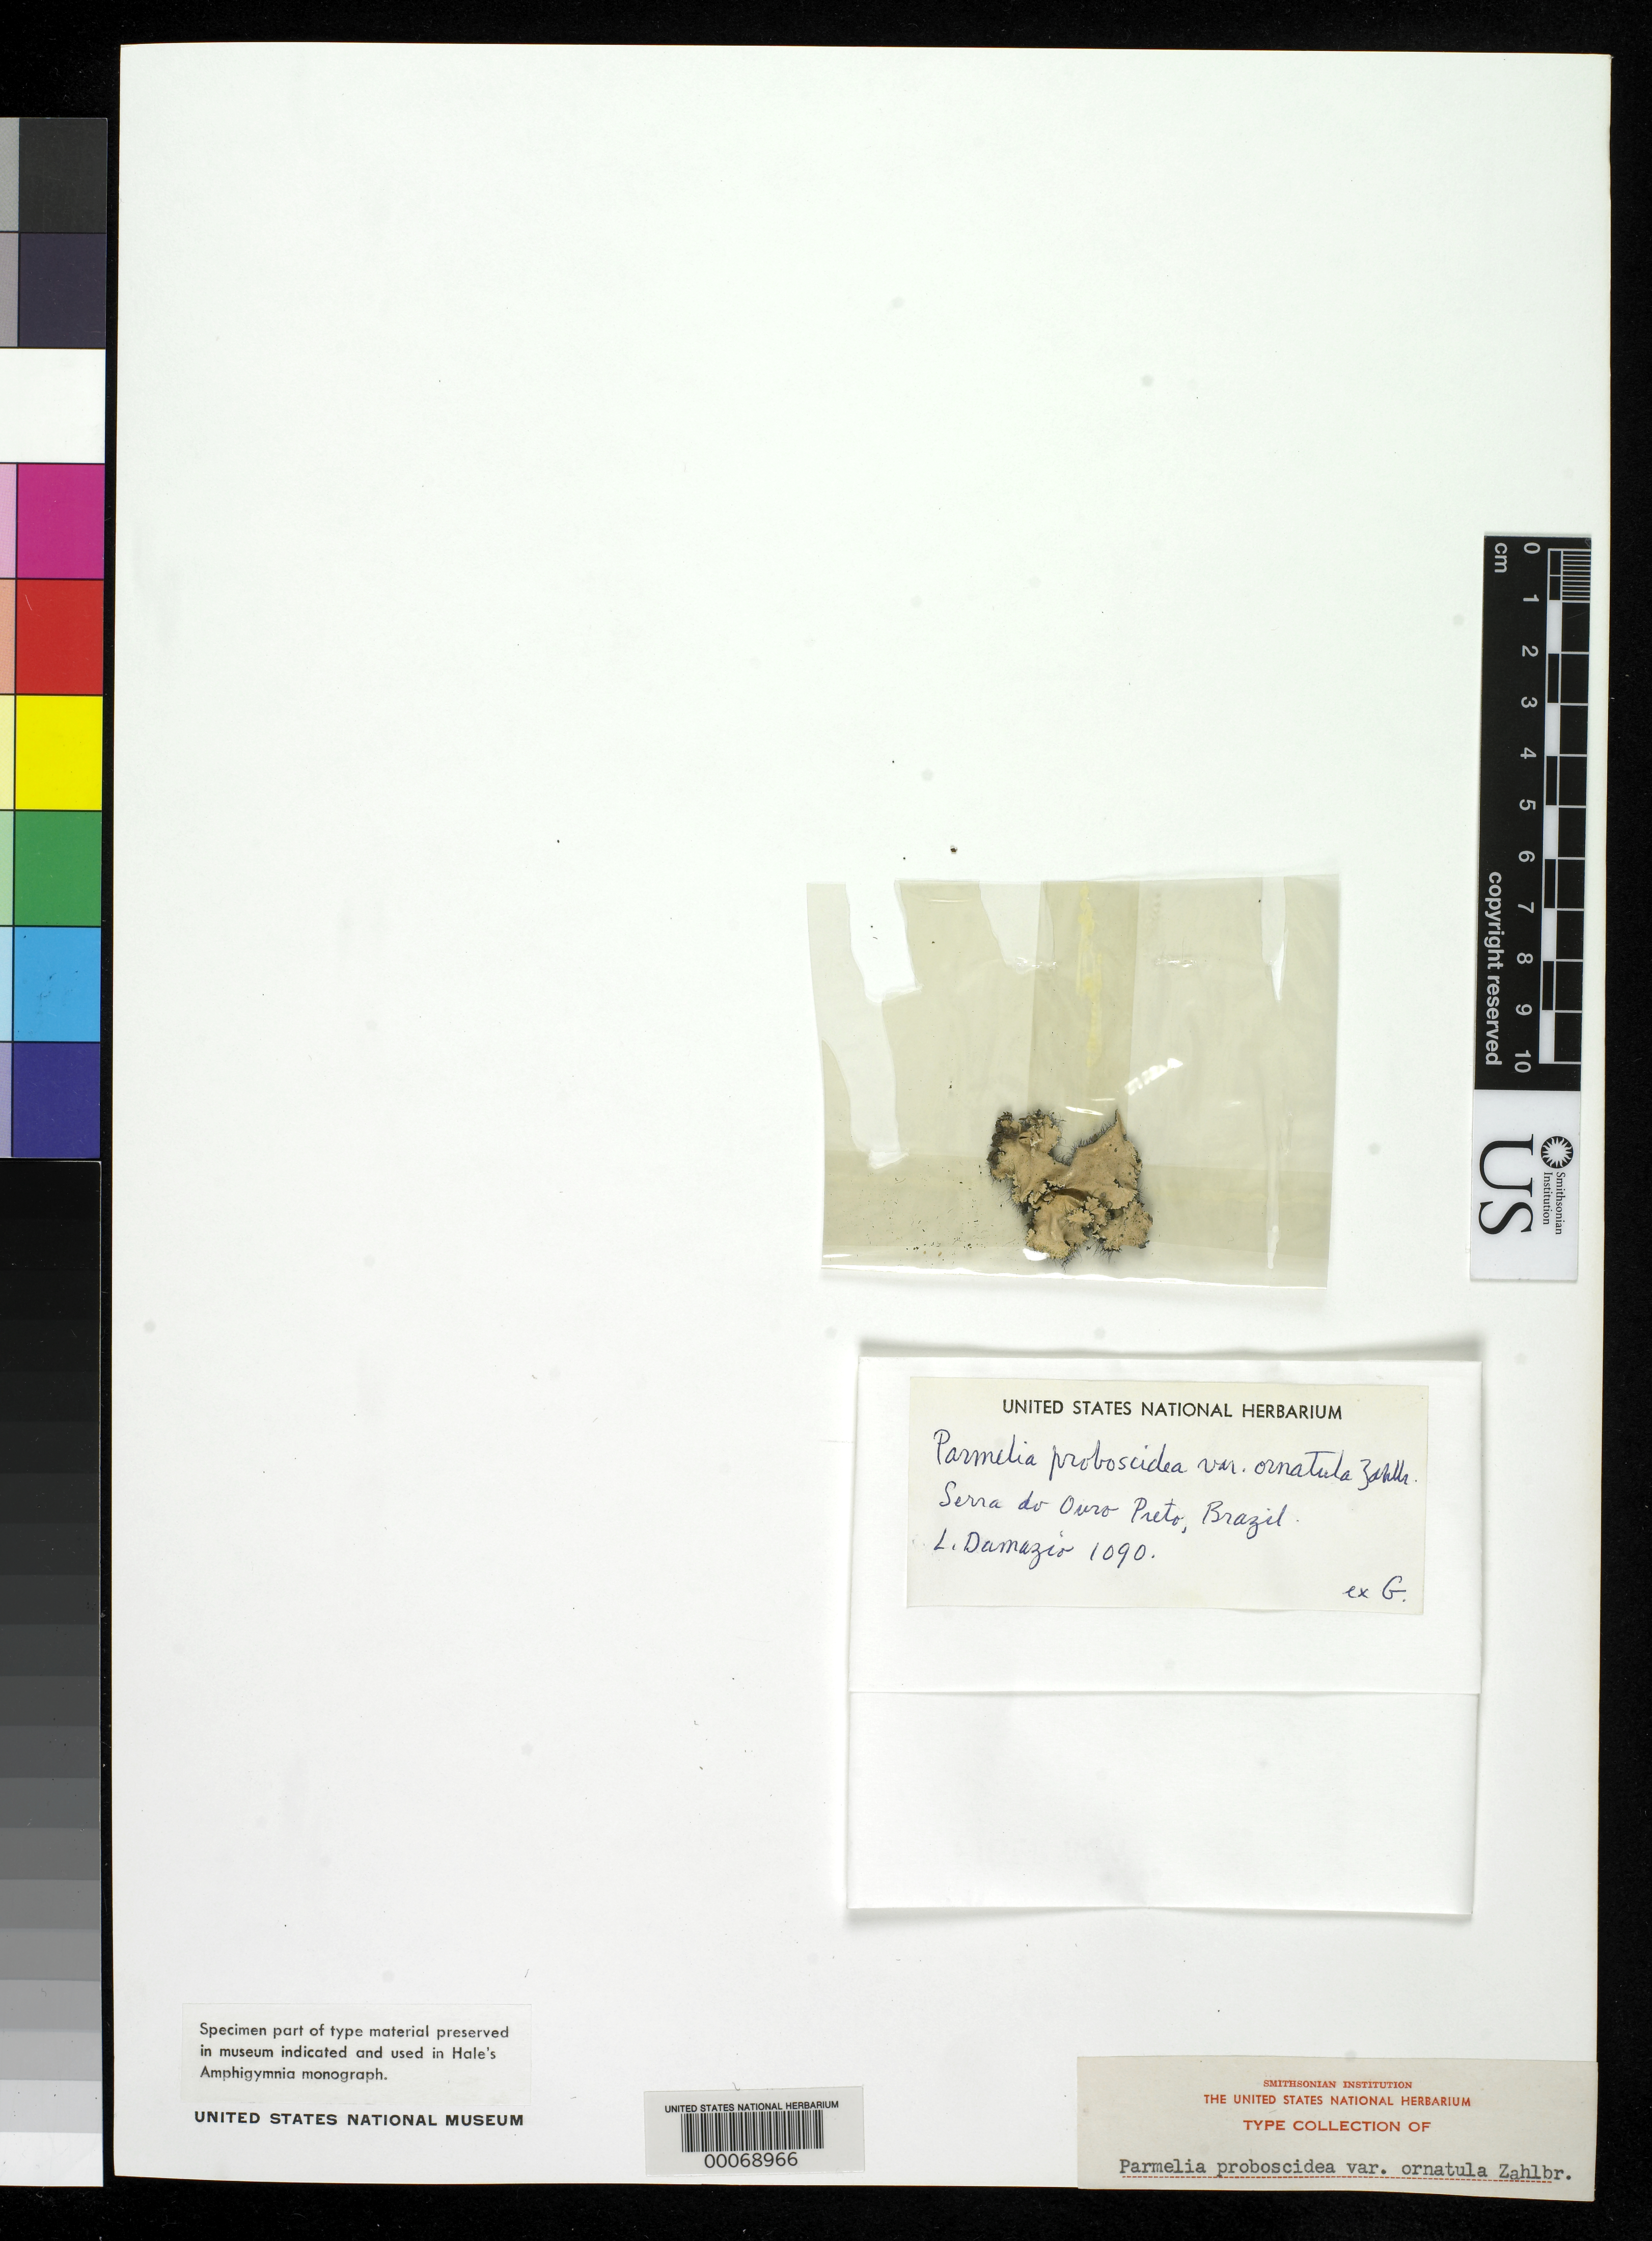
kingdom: Fungi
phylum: Ascomycota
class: Lecanoromycetes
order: Lecanorales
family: Parmeliaceae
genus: Parmelia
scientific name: Parmelia proboscidea var. ornatula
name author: Zahlbr.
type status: Isotype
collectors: L. Damazio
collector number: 1090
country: Brazil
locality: Serra do Ouro Preto.